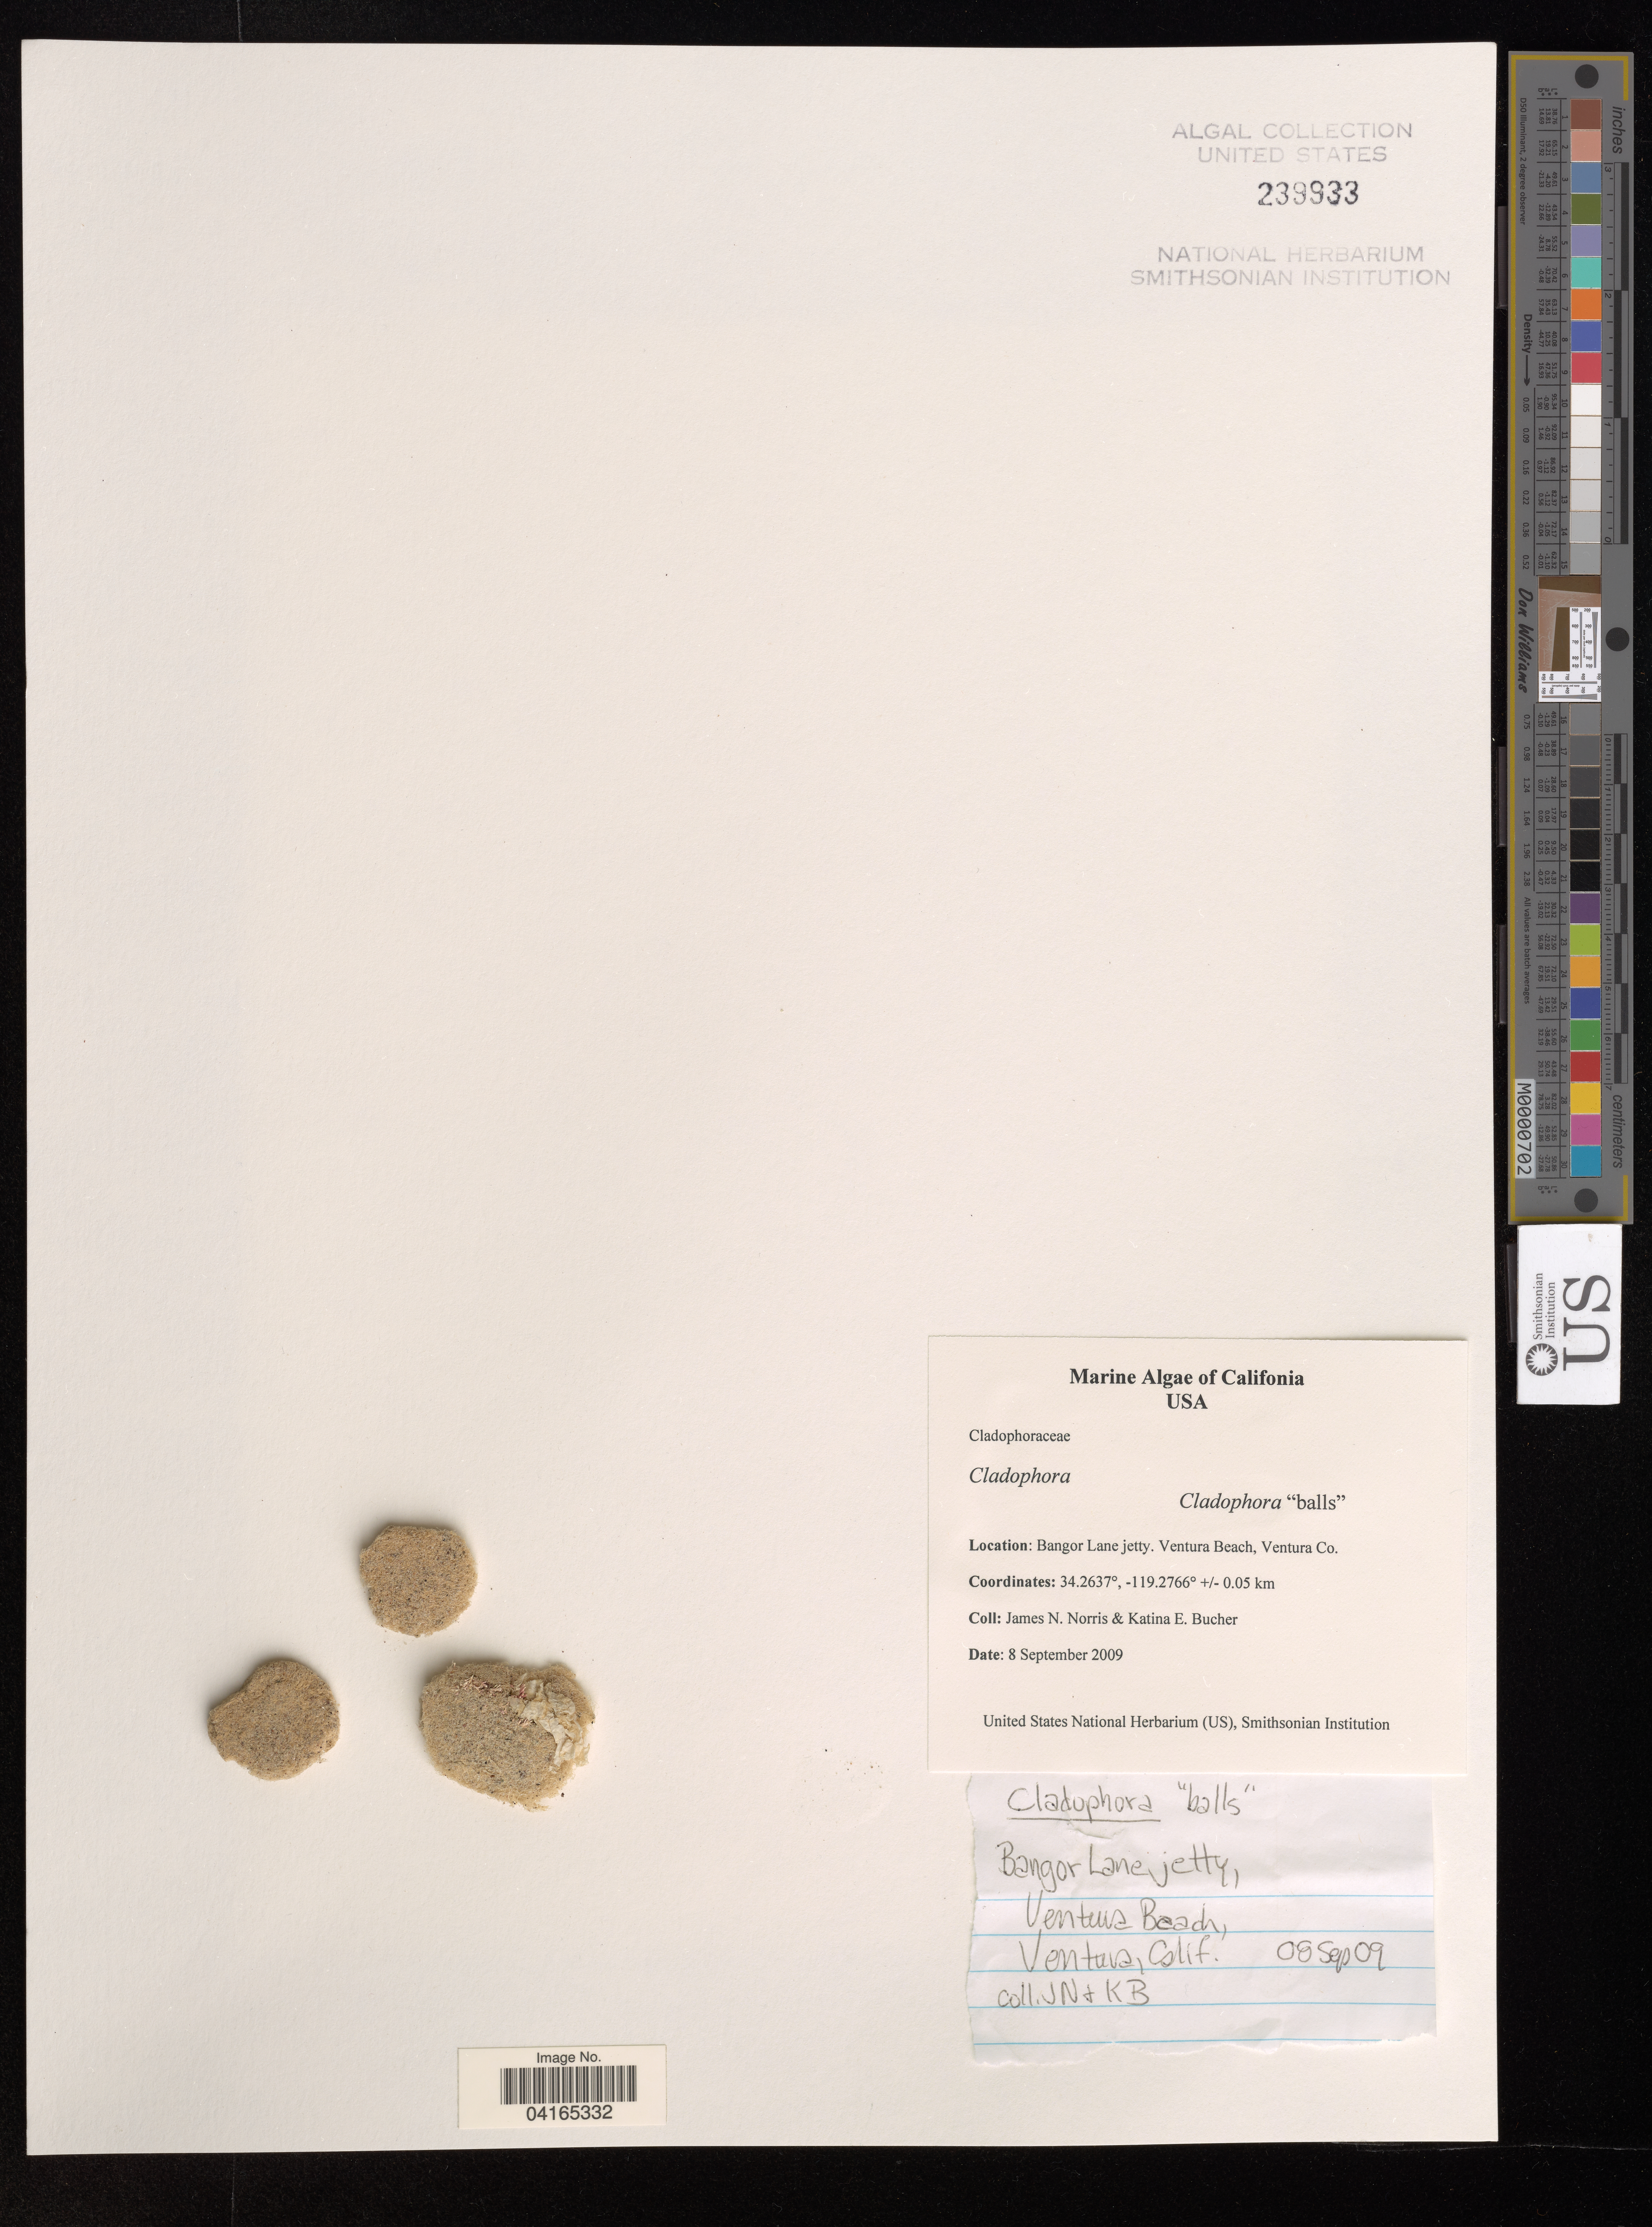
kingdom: Plantae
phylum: Chlorophyta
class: Ulvophyceae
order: Cladophorales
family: Cladophoraceae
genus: Cladophora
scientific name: Cladophora sp.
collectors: J. Norris & K. Bucher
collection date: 2009-09-08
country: United States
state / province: California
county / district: Ventura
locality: Bangor Lane jetty, Ventura Beach.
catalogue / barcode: US 239933